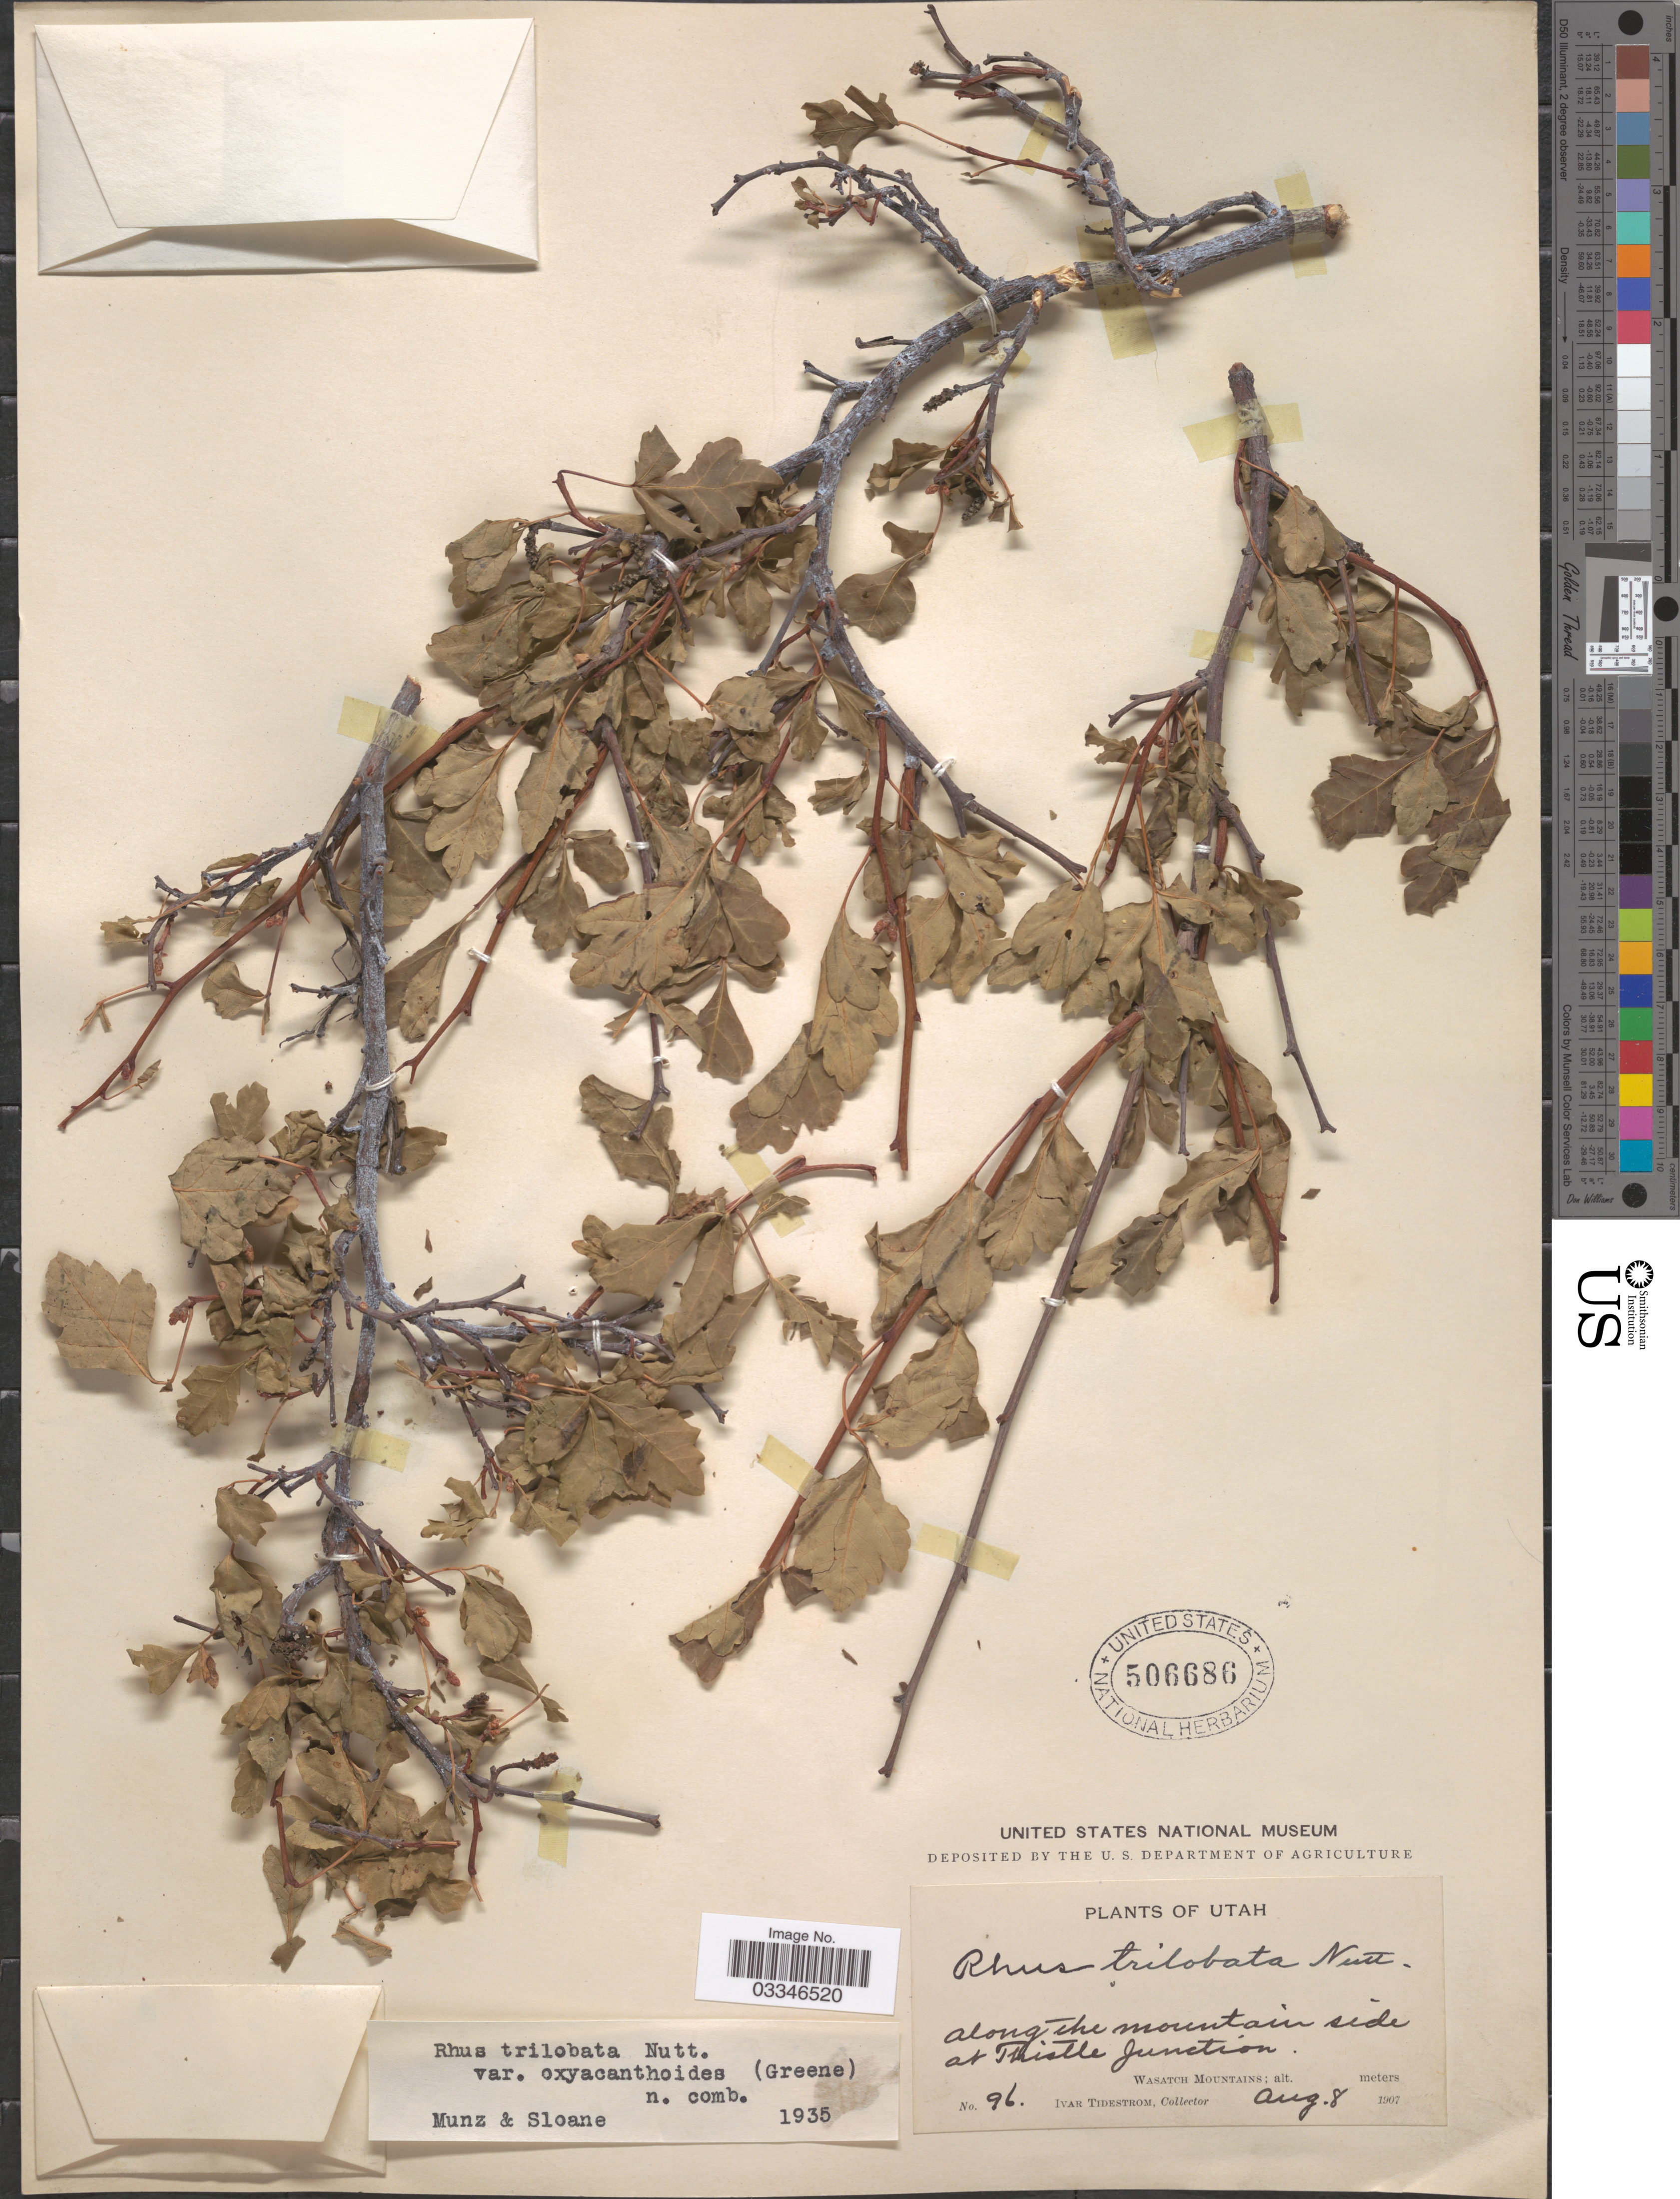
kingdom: Plantae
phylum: Tracheophyta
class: Magnoliopsida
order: Sapindales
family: Anacardiaceae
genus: Rhus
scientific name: Rhus trilobata var oxyacanthoides (Greene) Munz & Sloana ined.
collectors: I. F. Tidestrom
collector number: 96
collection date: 1907-08-08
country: United States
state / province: Utah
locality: Along the mountain side of Thistle Junction, Wasatch Mountains.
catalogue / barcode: US 506686